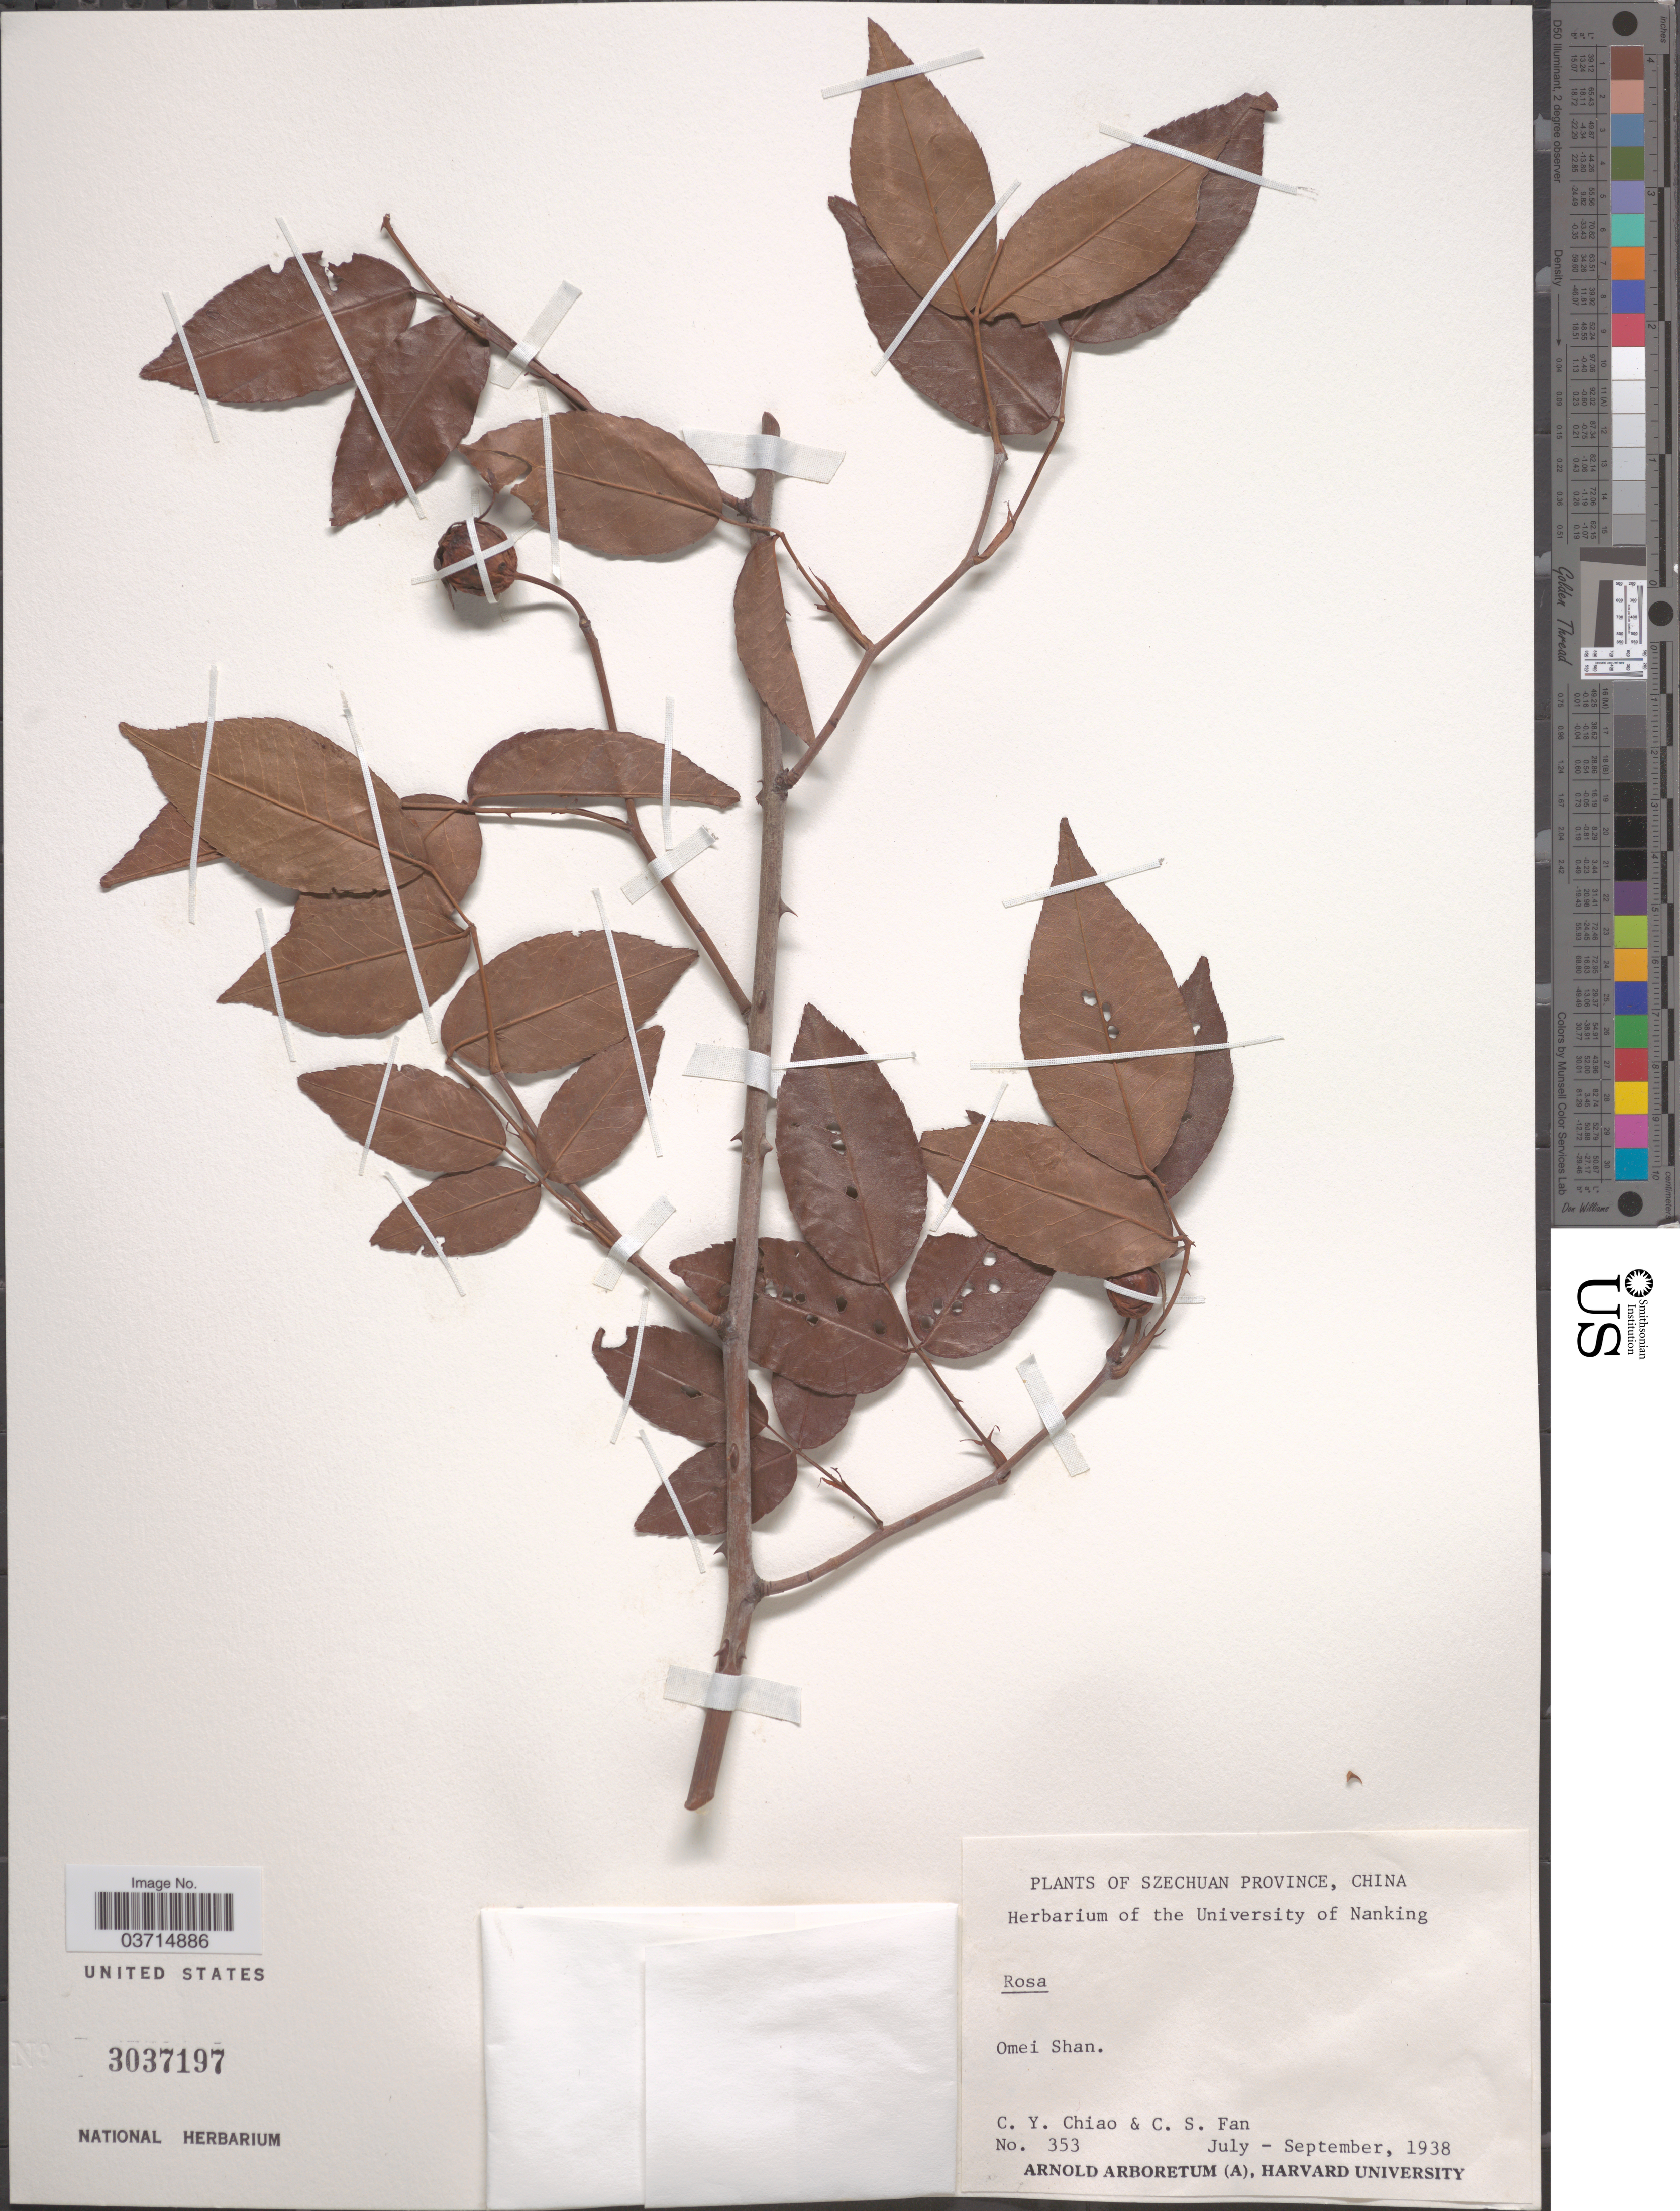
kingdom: Plantae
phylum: Tracheophyta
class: Magnoliopsida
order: Rosales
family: Rosaceae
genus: Rosa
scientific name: Rosa sp.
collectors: C. Y. Chiao & C. S. Fan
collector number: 353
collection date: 1938-07/1938-09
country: China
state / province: Sichuan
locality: Szechuan Province. Omei Shan.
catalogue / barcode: US 3037197